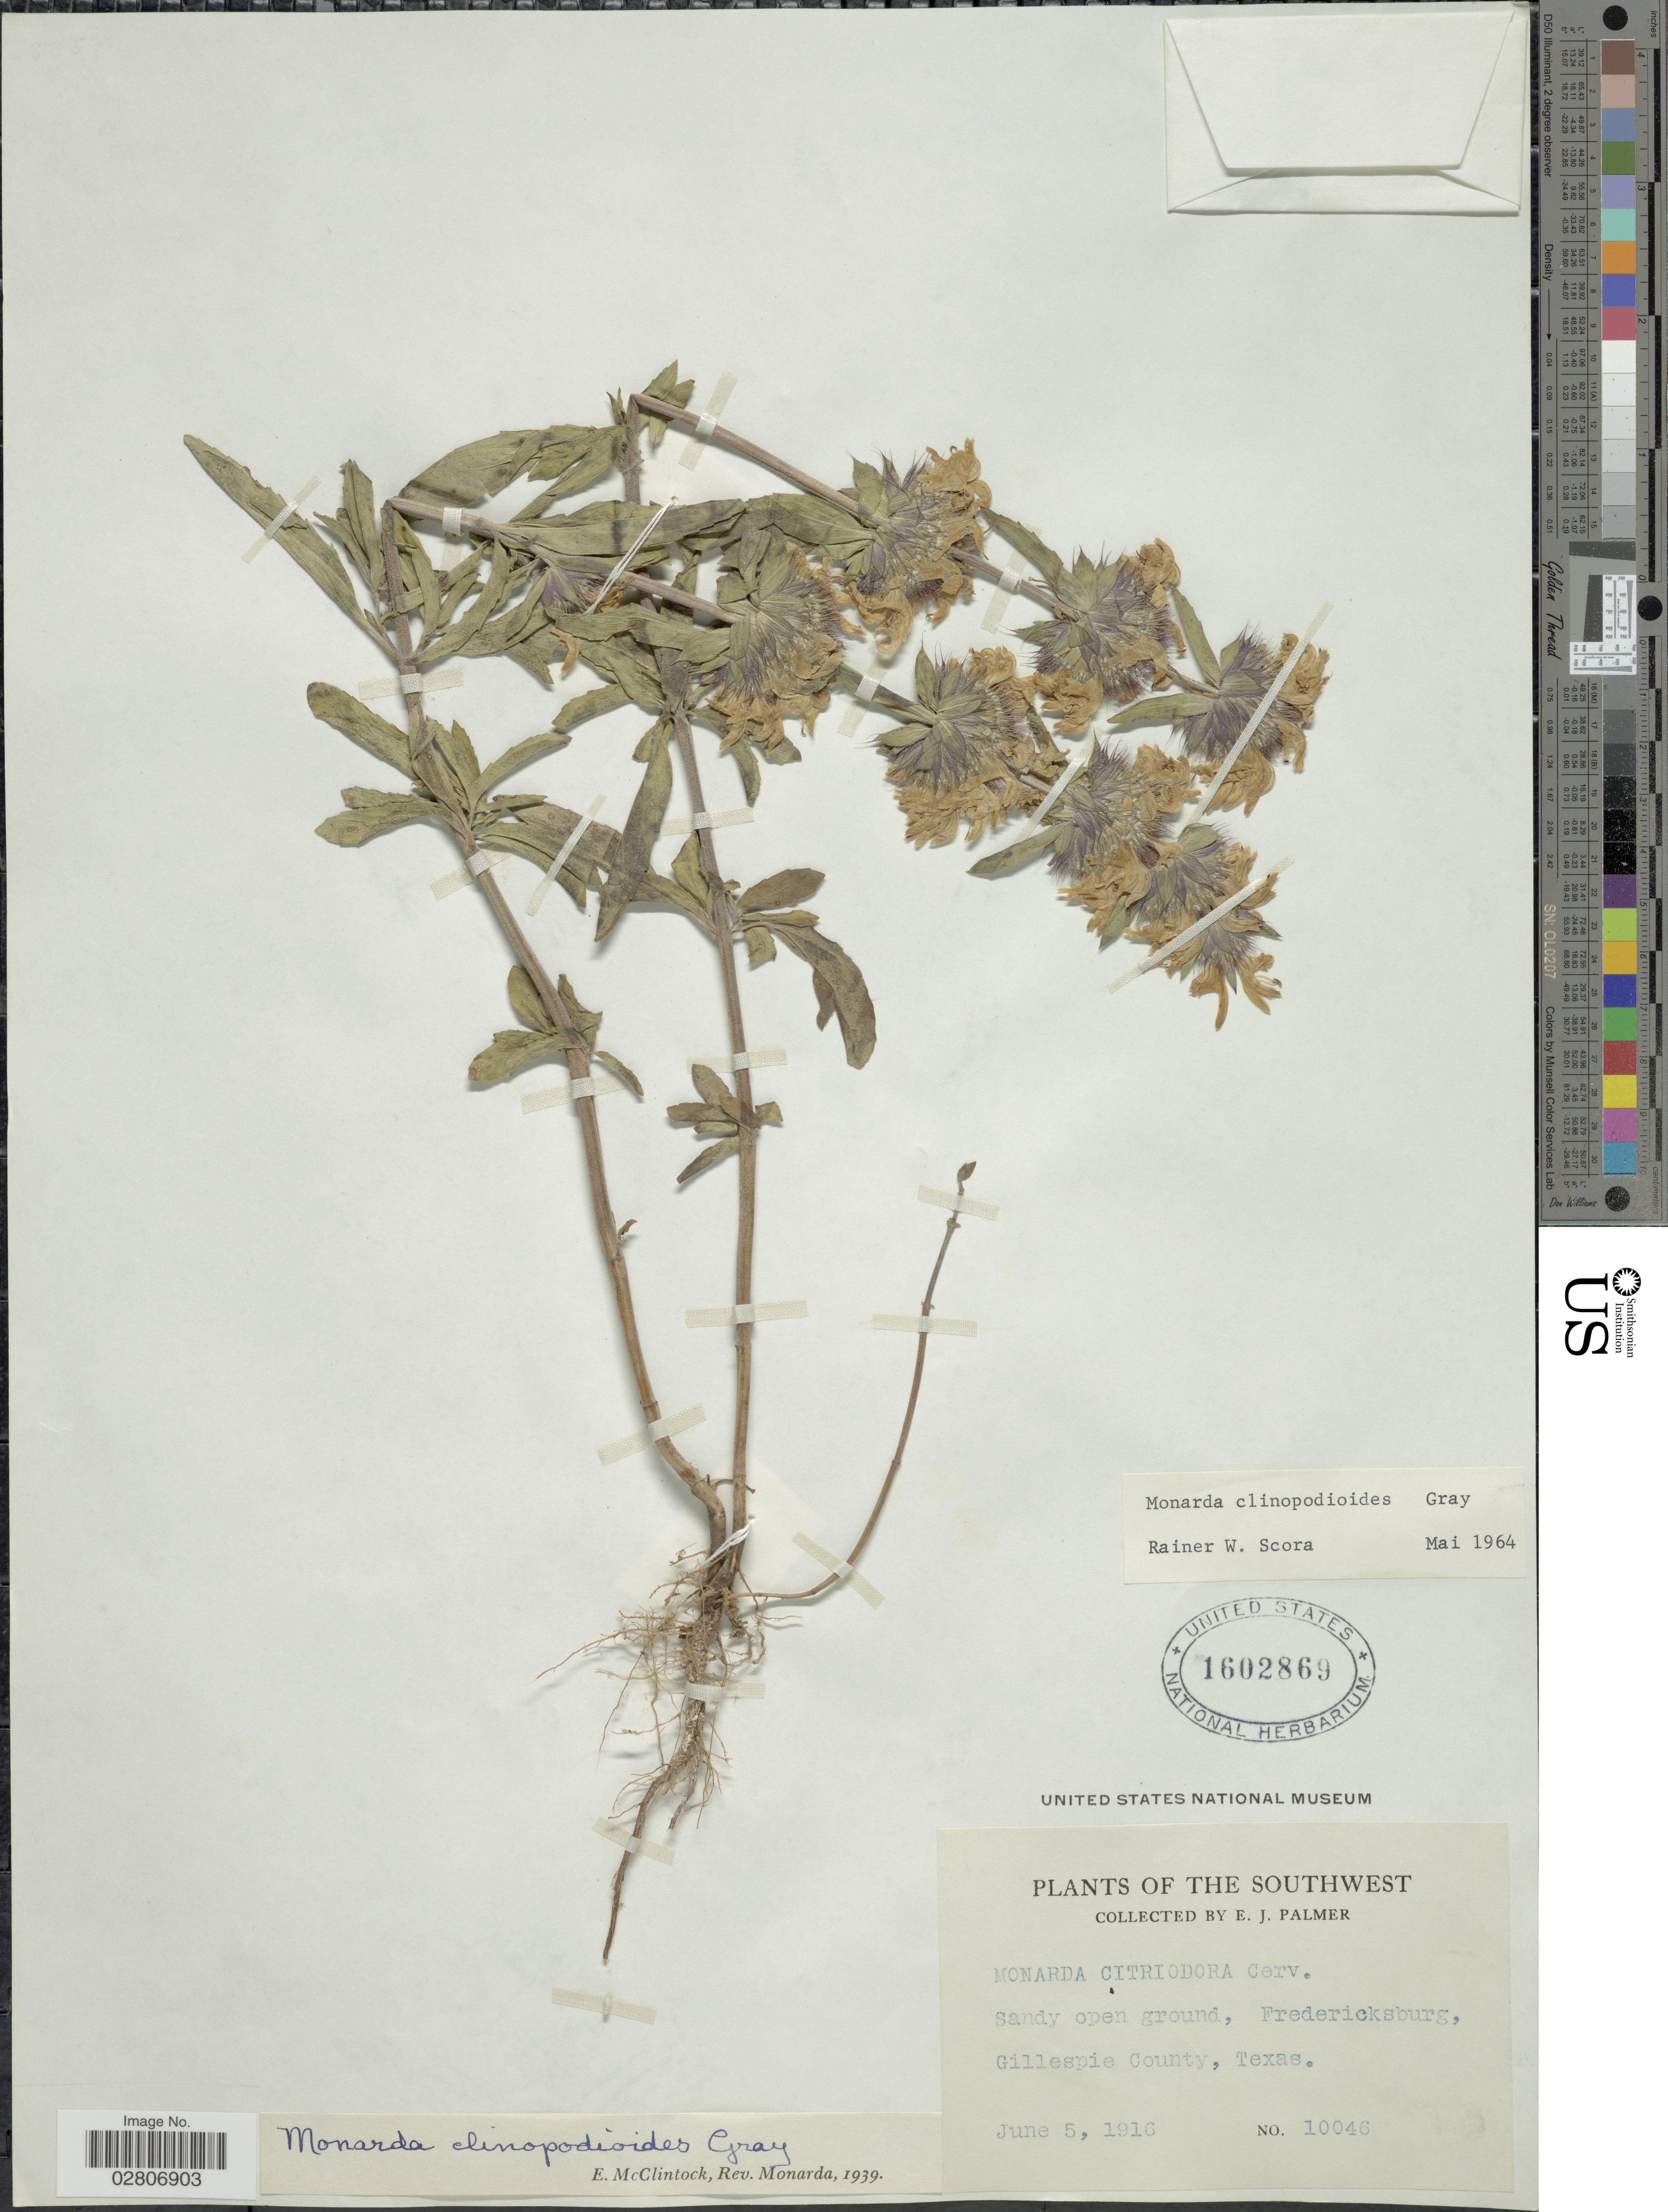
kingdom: Plantae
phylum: Tracheophyta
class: Magnoliopsida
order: Lamiales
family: Lamiaceae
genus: Monarda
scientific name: Monarda clinopodioides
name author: A. Gray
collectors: E. J. Palmer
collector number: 10046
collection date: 1916-06-05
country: United States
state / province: Texas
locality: Southwest, Fredericksburg, Gillespie County.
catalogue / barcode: US 1602869